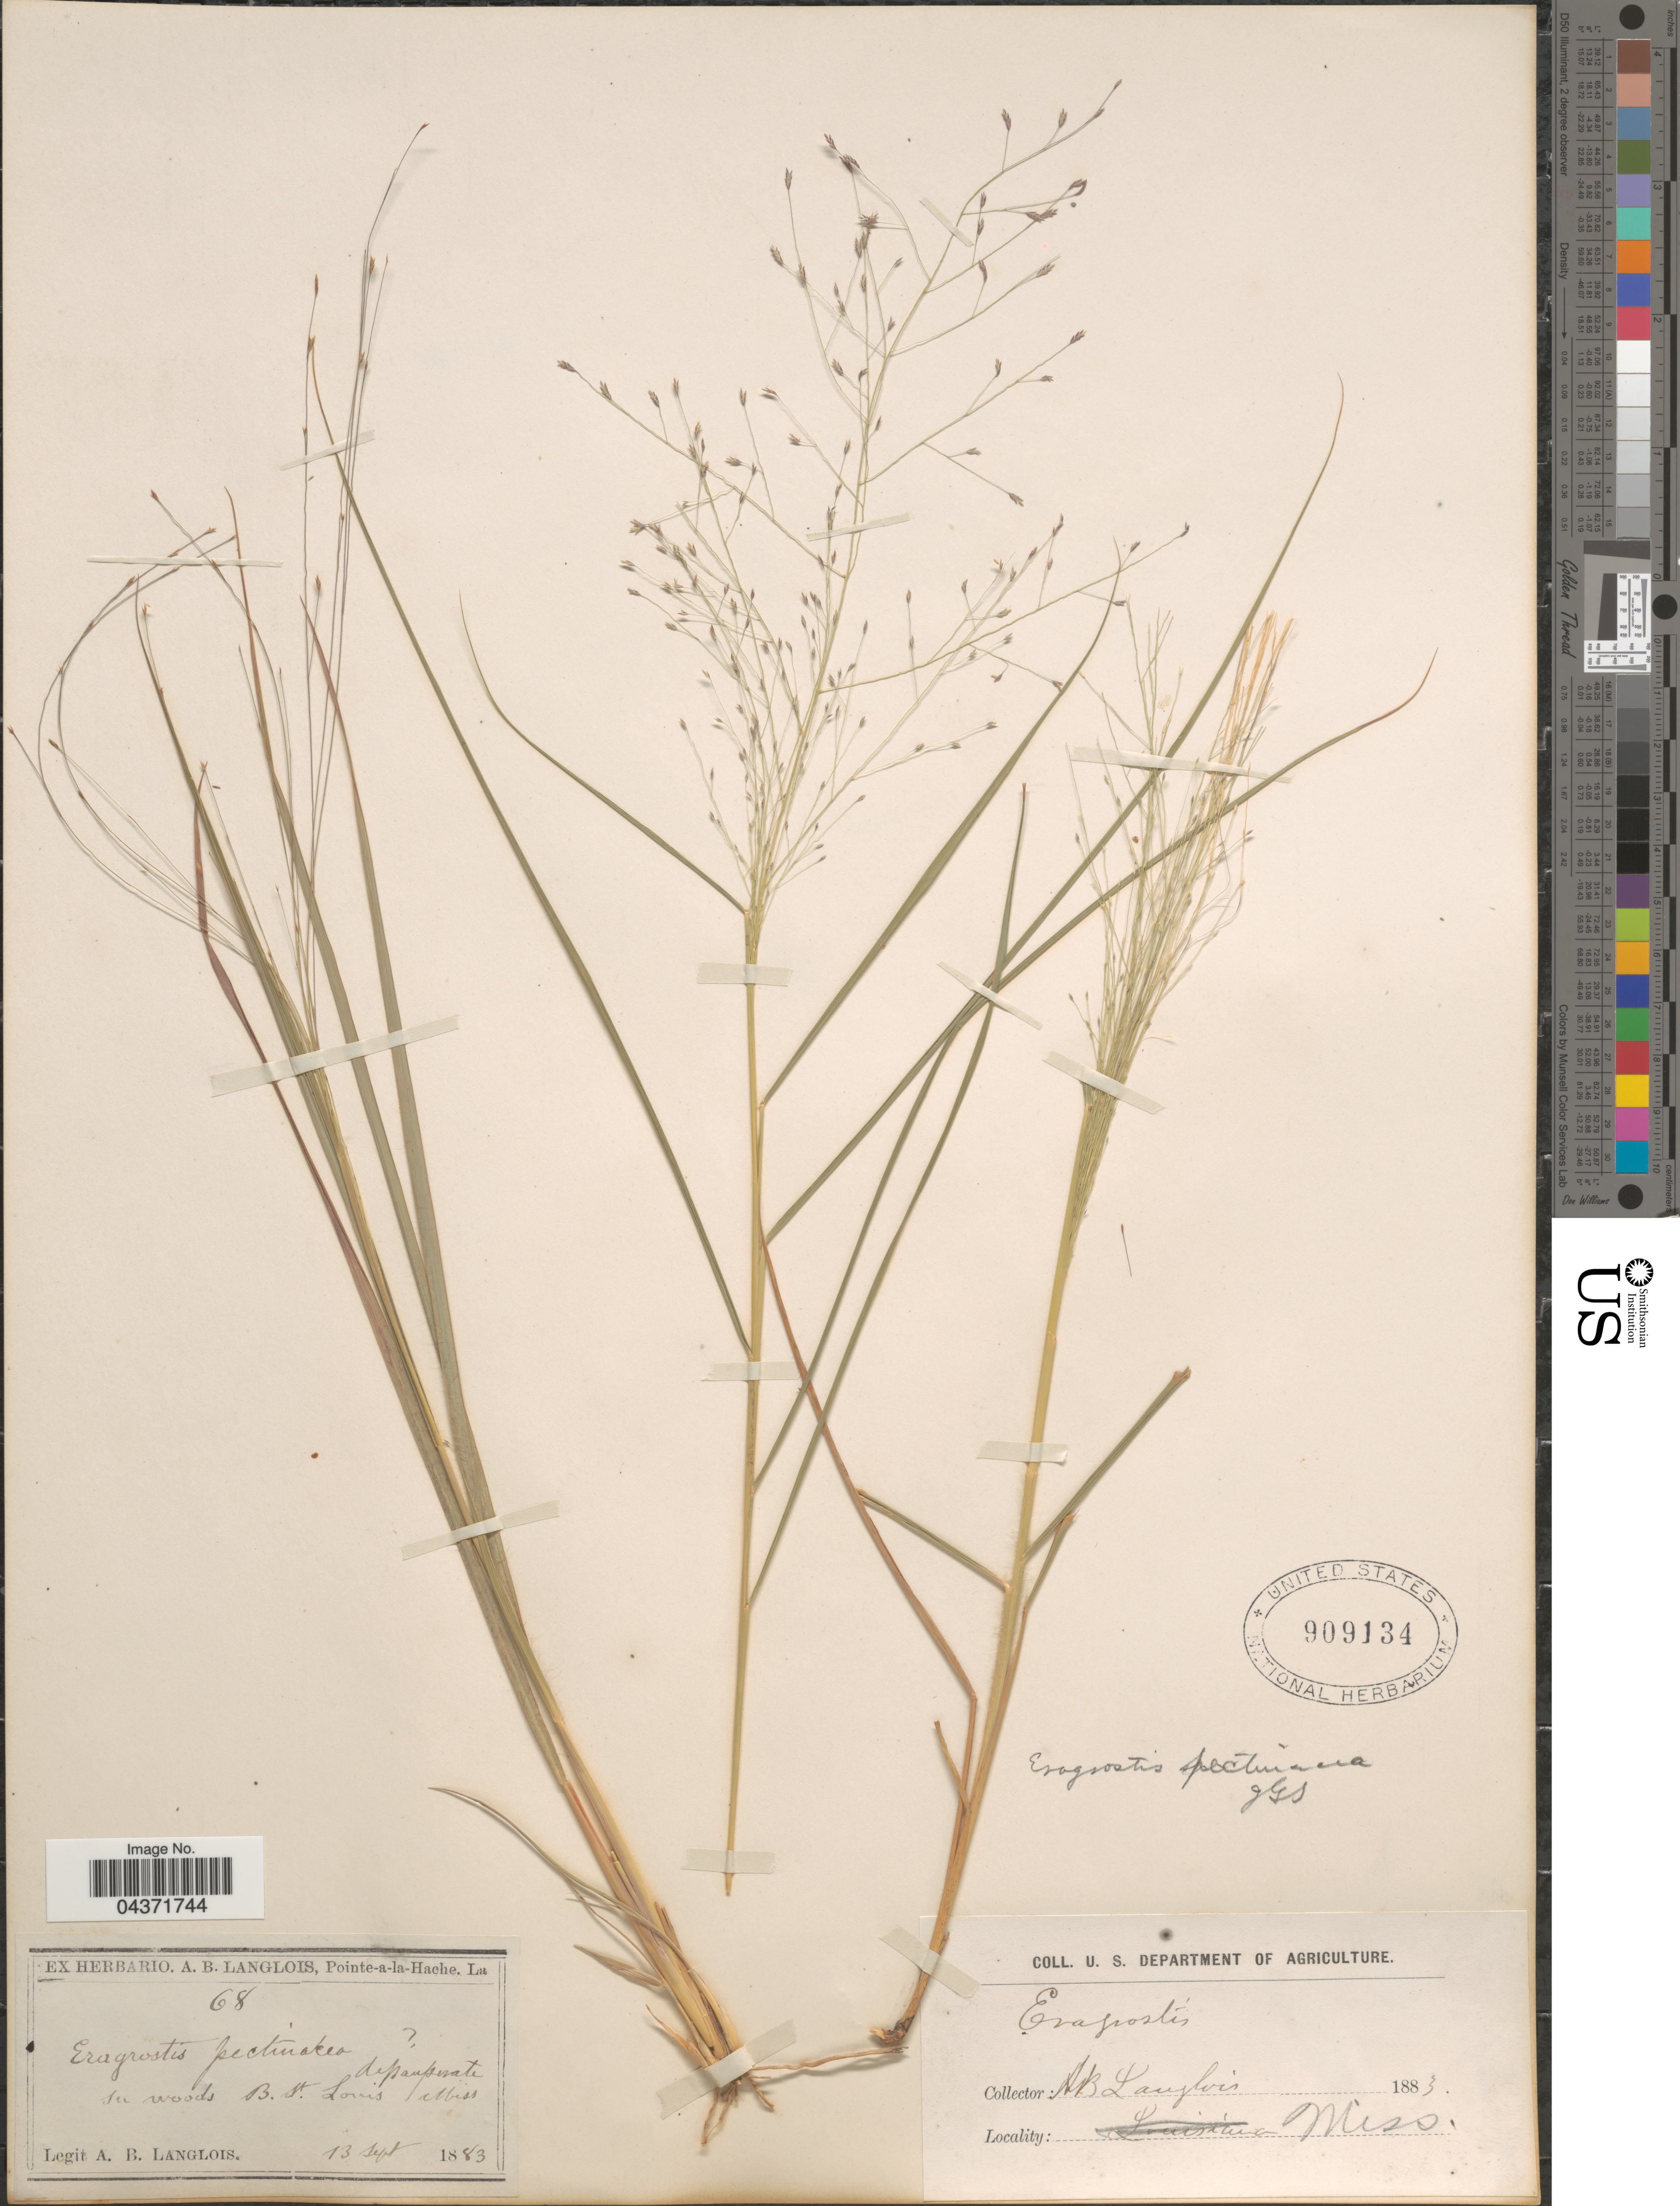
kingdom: Plantae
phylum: Tracheophyta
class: Liliopsida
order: Poales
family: Poaceae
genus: Eragrostis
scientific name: Eragrostis spectabilis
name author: (Pursh) Steud.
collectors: A. Langlois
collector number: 68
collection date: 1883-09-13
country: United States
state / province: Mississippi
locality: In woods B. St. Louis.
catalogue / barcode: US 909134